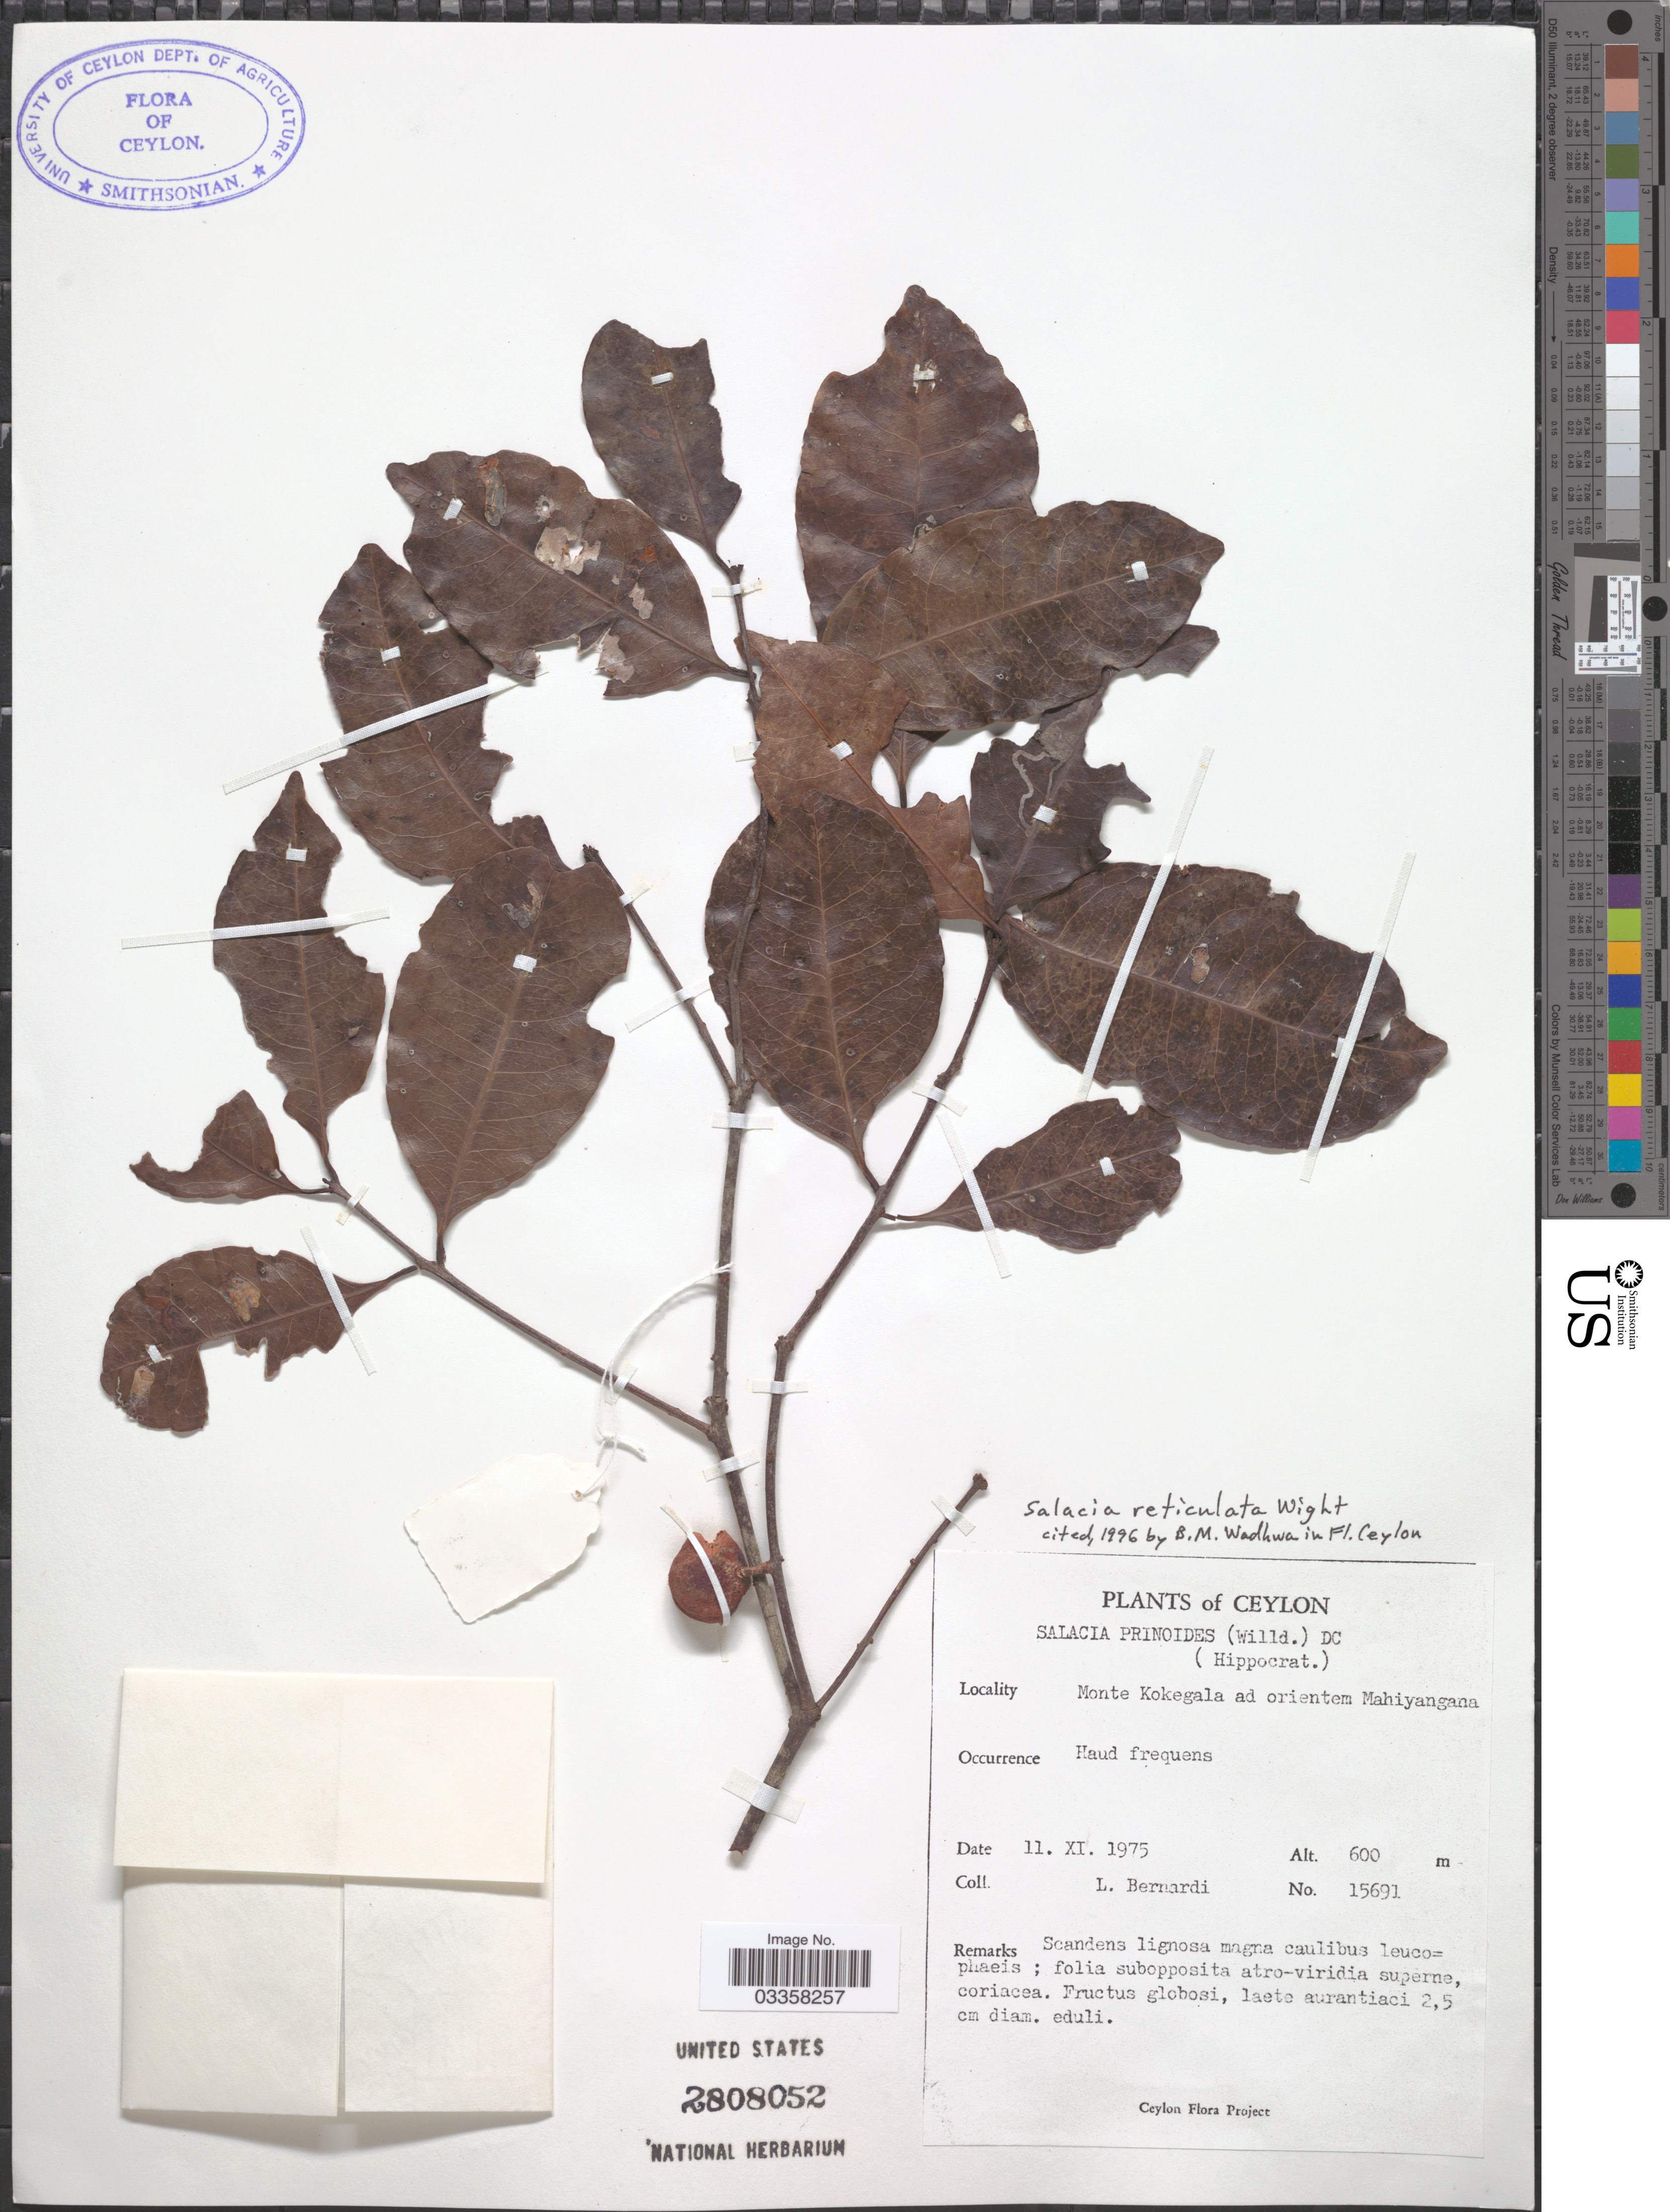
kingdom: Plantae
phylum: Tracheophyta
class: Magnoliopsida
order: Celastrales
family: Celastraceae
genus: Salacia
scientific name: Salacia reticulata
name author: Wight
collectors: L. Bernardi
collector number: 15691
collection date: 1975-11-11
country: Sri Lanka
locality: Ceylon. Monte Kokegala ad orientem Mahiyangana. Haud frequens. [unsure placement]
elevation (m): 600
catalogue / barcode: US 2808052